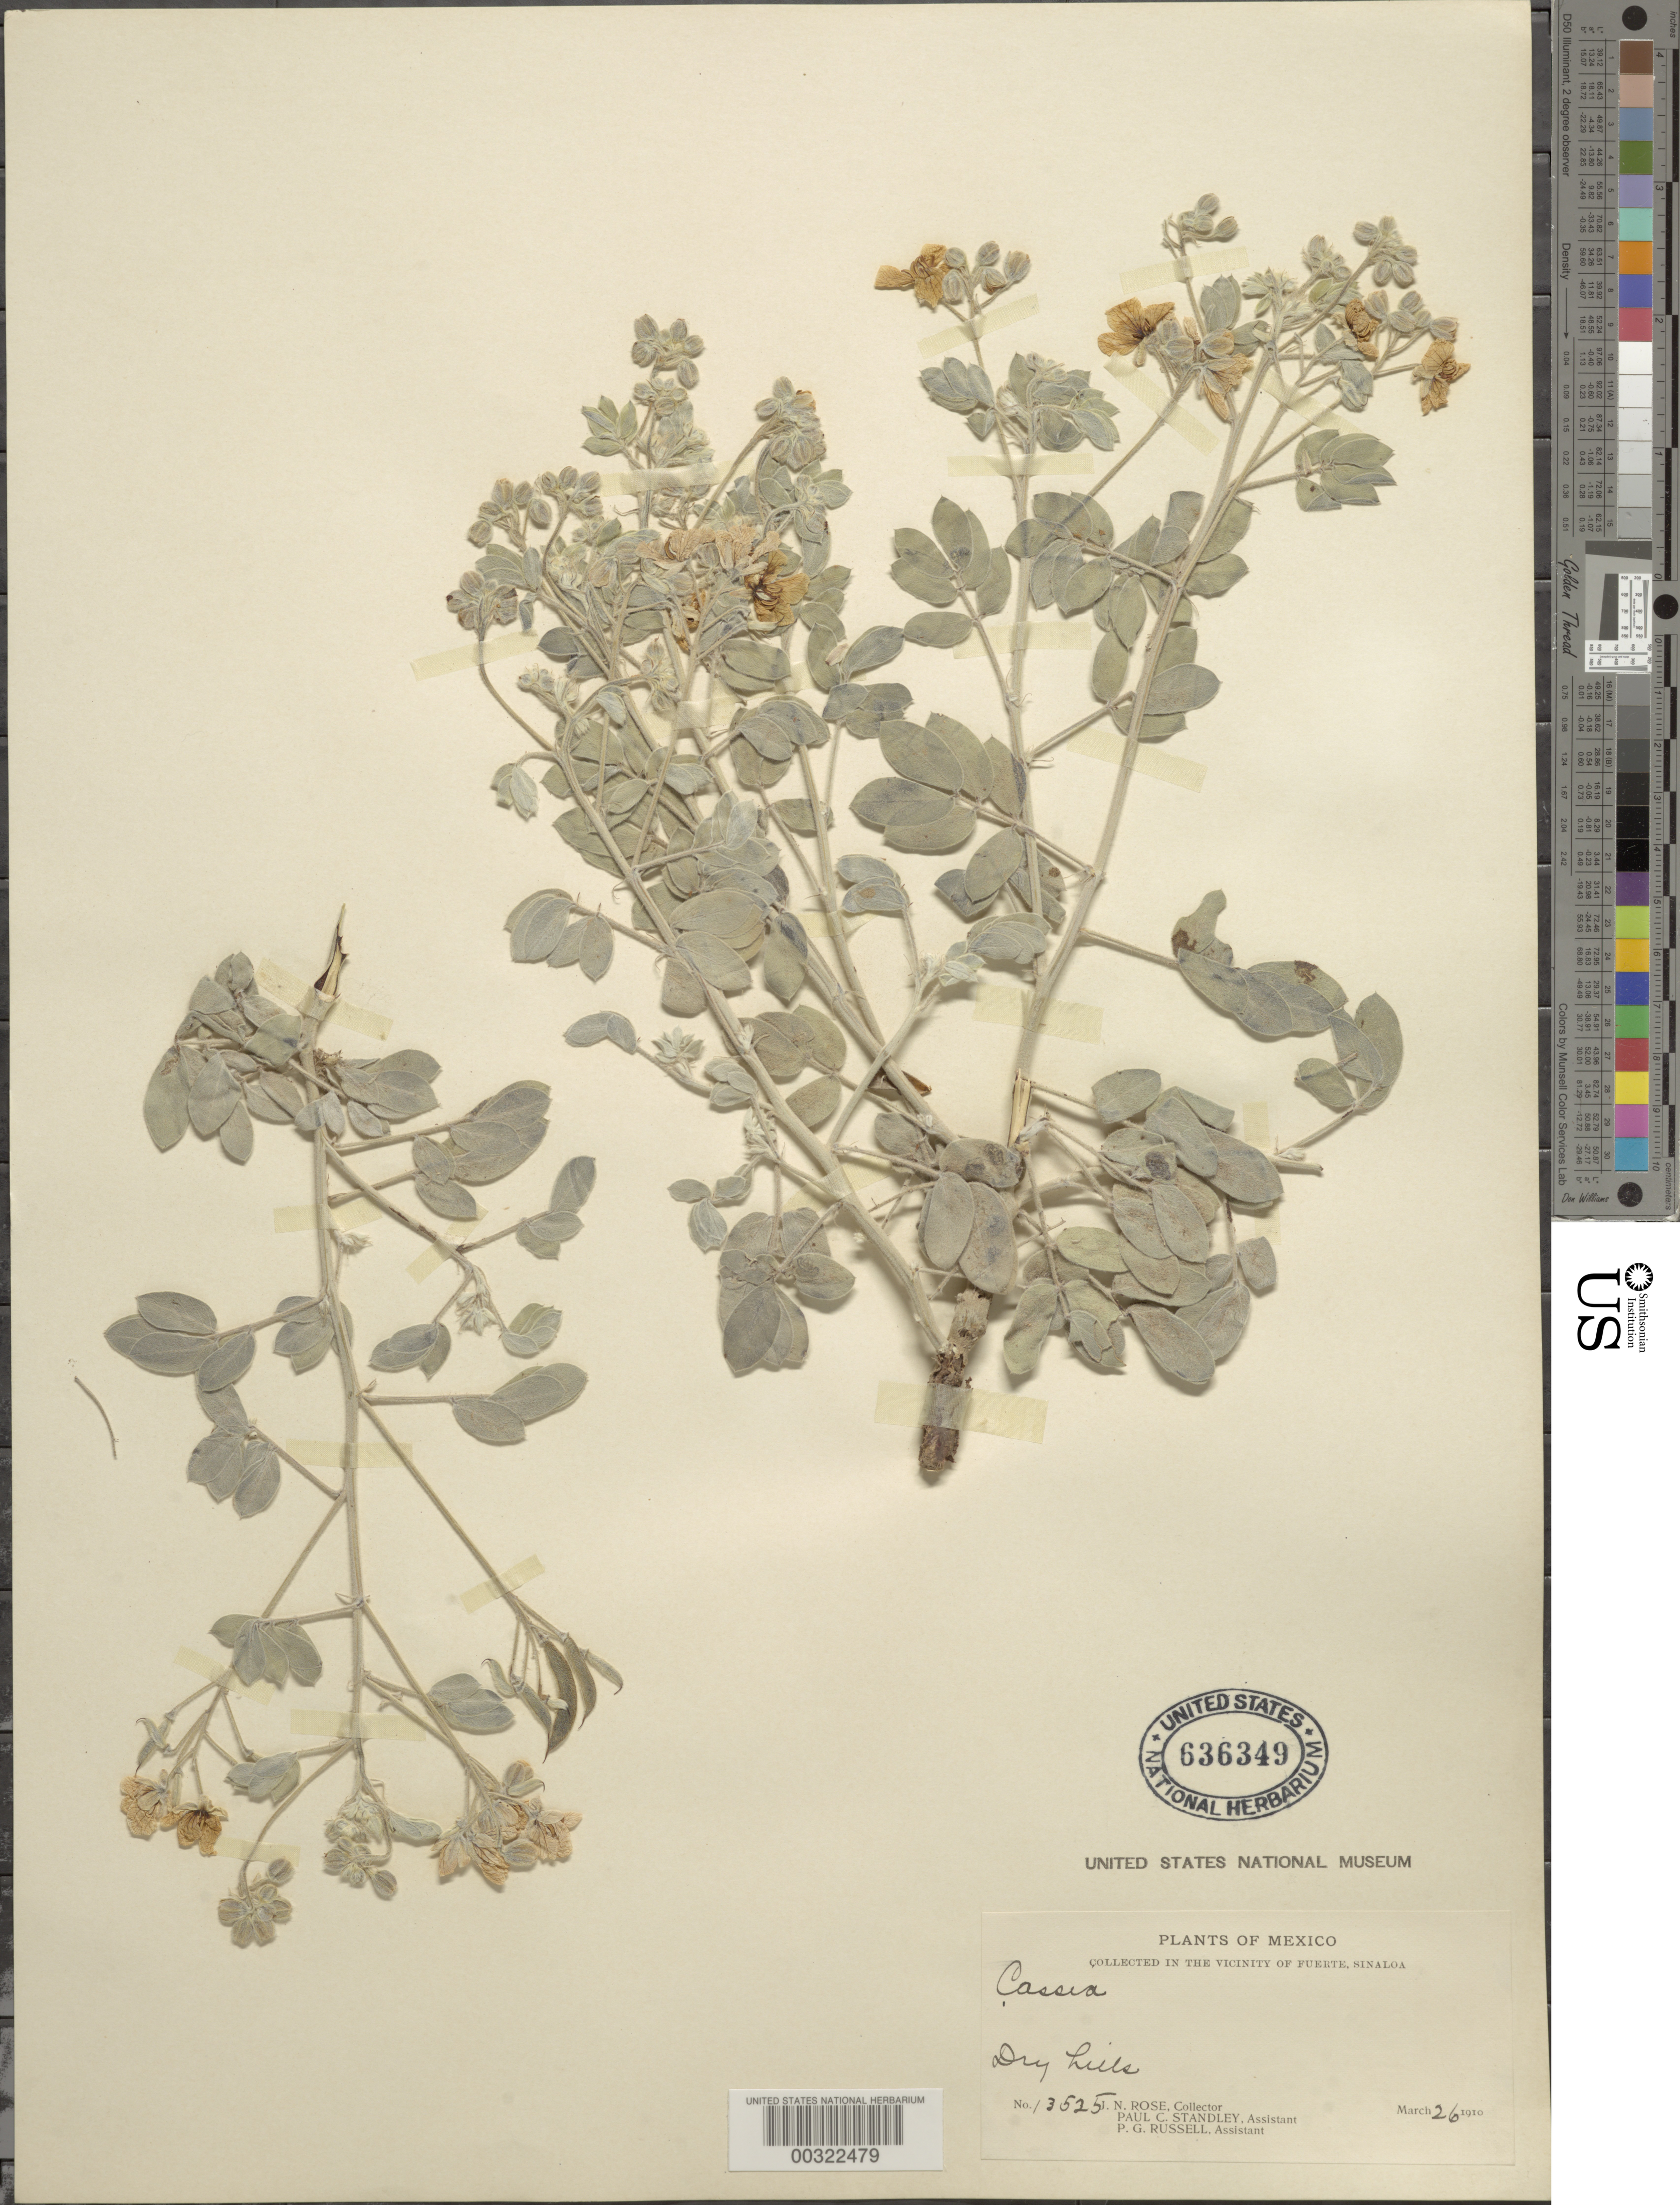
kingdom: Plantae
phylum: Tracheophyta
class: Magnoliopsida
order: Fabales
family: Fabaceae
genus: Senna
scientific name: Senna covesii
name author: (A. Gray) H.S. Irwin & Barneby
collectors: J. N. Rose, P. C. Standley & P. G. Russell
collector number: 13525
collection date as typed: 26 Mar 1910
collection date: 1910-03-26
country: Mexico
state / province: Sinaloa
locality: Vicinity of fuerte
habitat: Dry hills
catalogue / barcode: US 636349